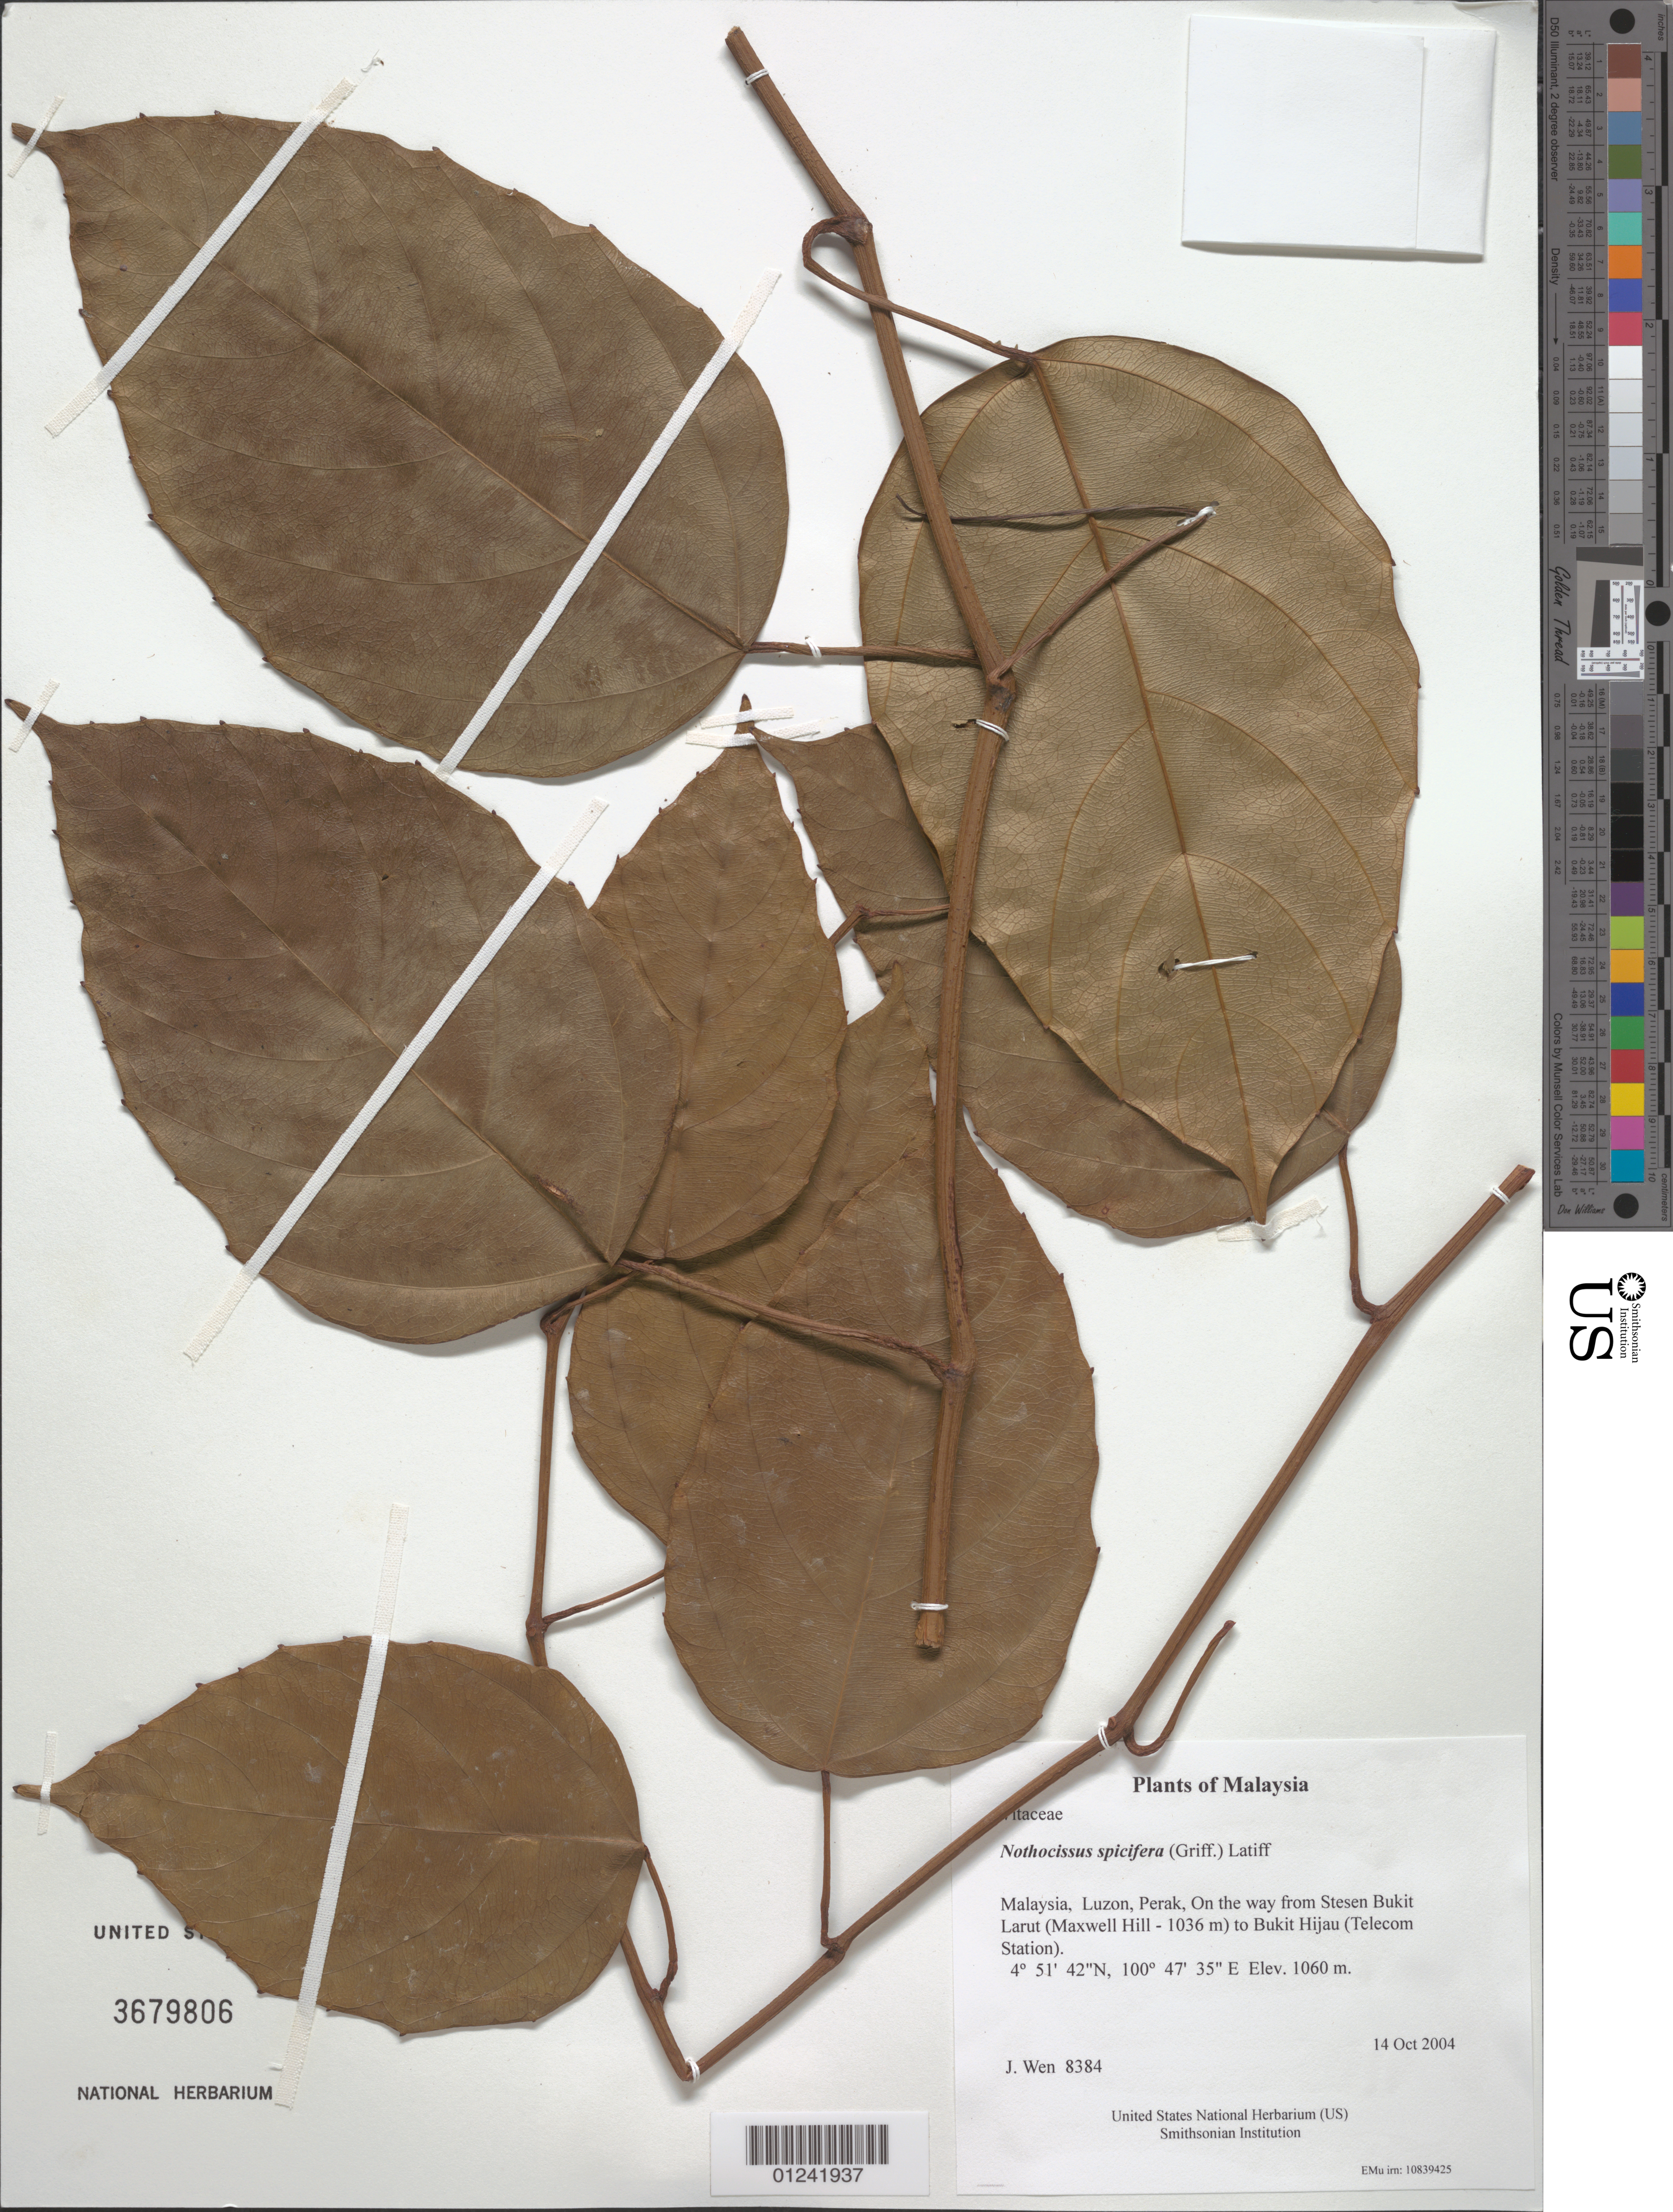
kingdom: Plantae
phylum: Tracheophyta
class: Magnoliopsida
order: Vitales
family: Vitaceae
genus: Ampelocissus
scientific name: Ampelocissus spicifer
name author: (Griff.) Planch.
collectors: J. Wen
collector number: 8384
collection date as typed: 14 Oct 2004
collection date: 2004-10-14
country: Malaysia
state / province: Perak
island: Luzon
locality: On the way from Stesen Bukit Larut (Maxwell Hill - 1036 m) to Bukit Hijau (Telecom Station).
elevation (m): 1060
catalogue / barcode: US 3679806